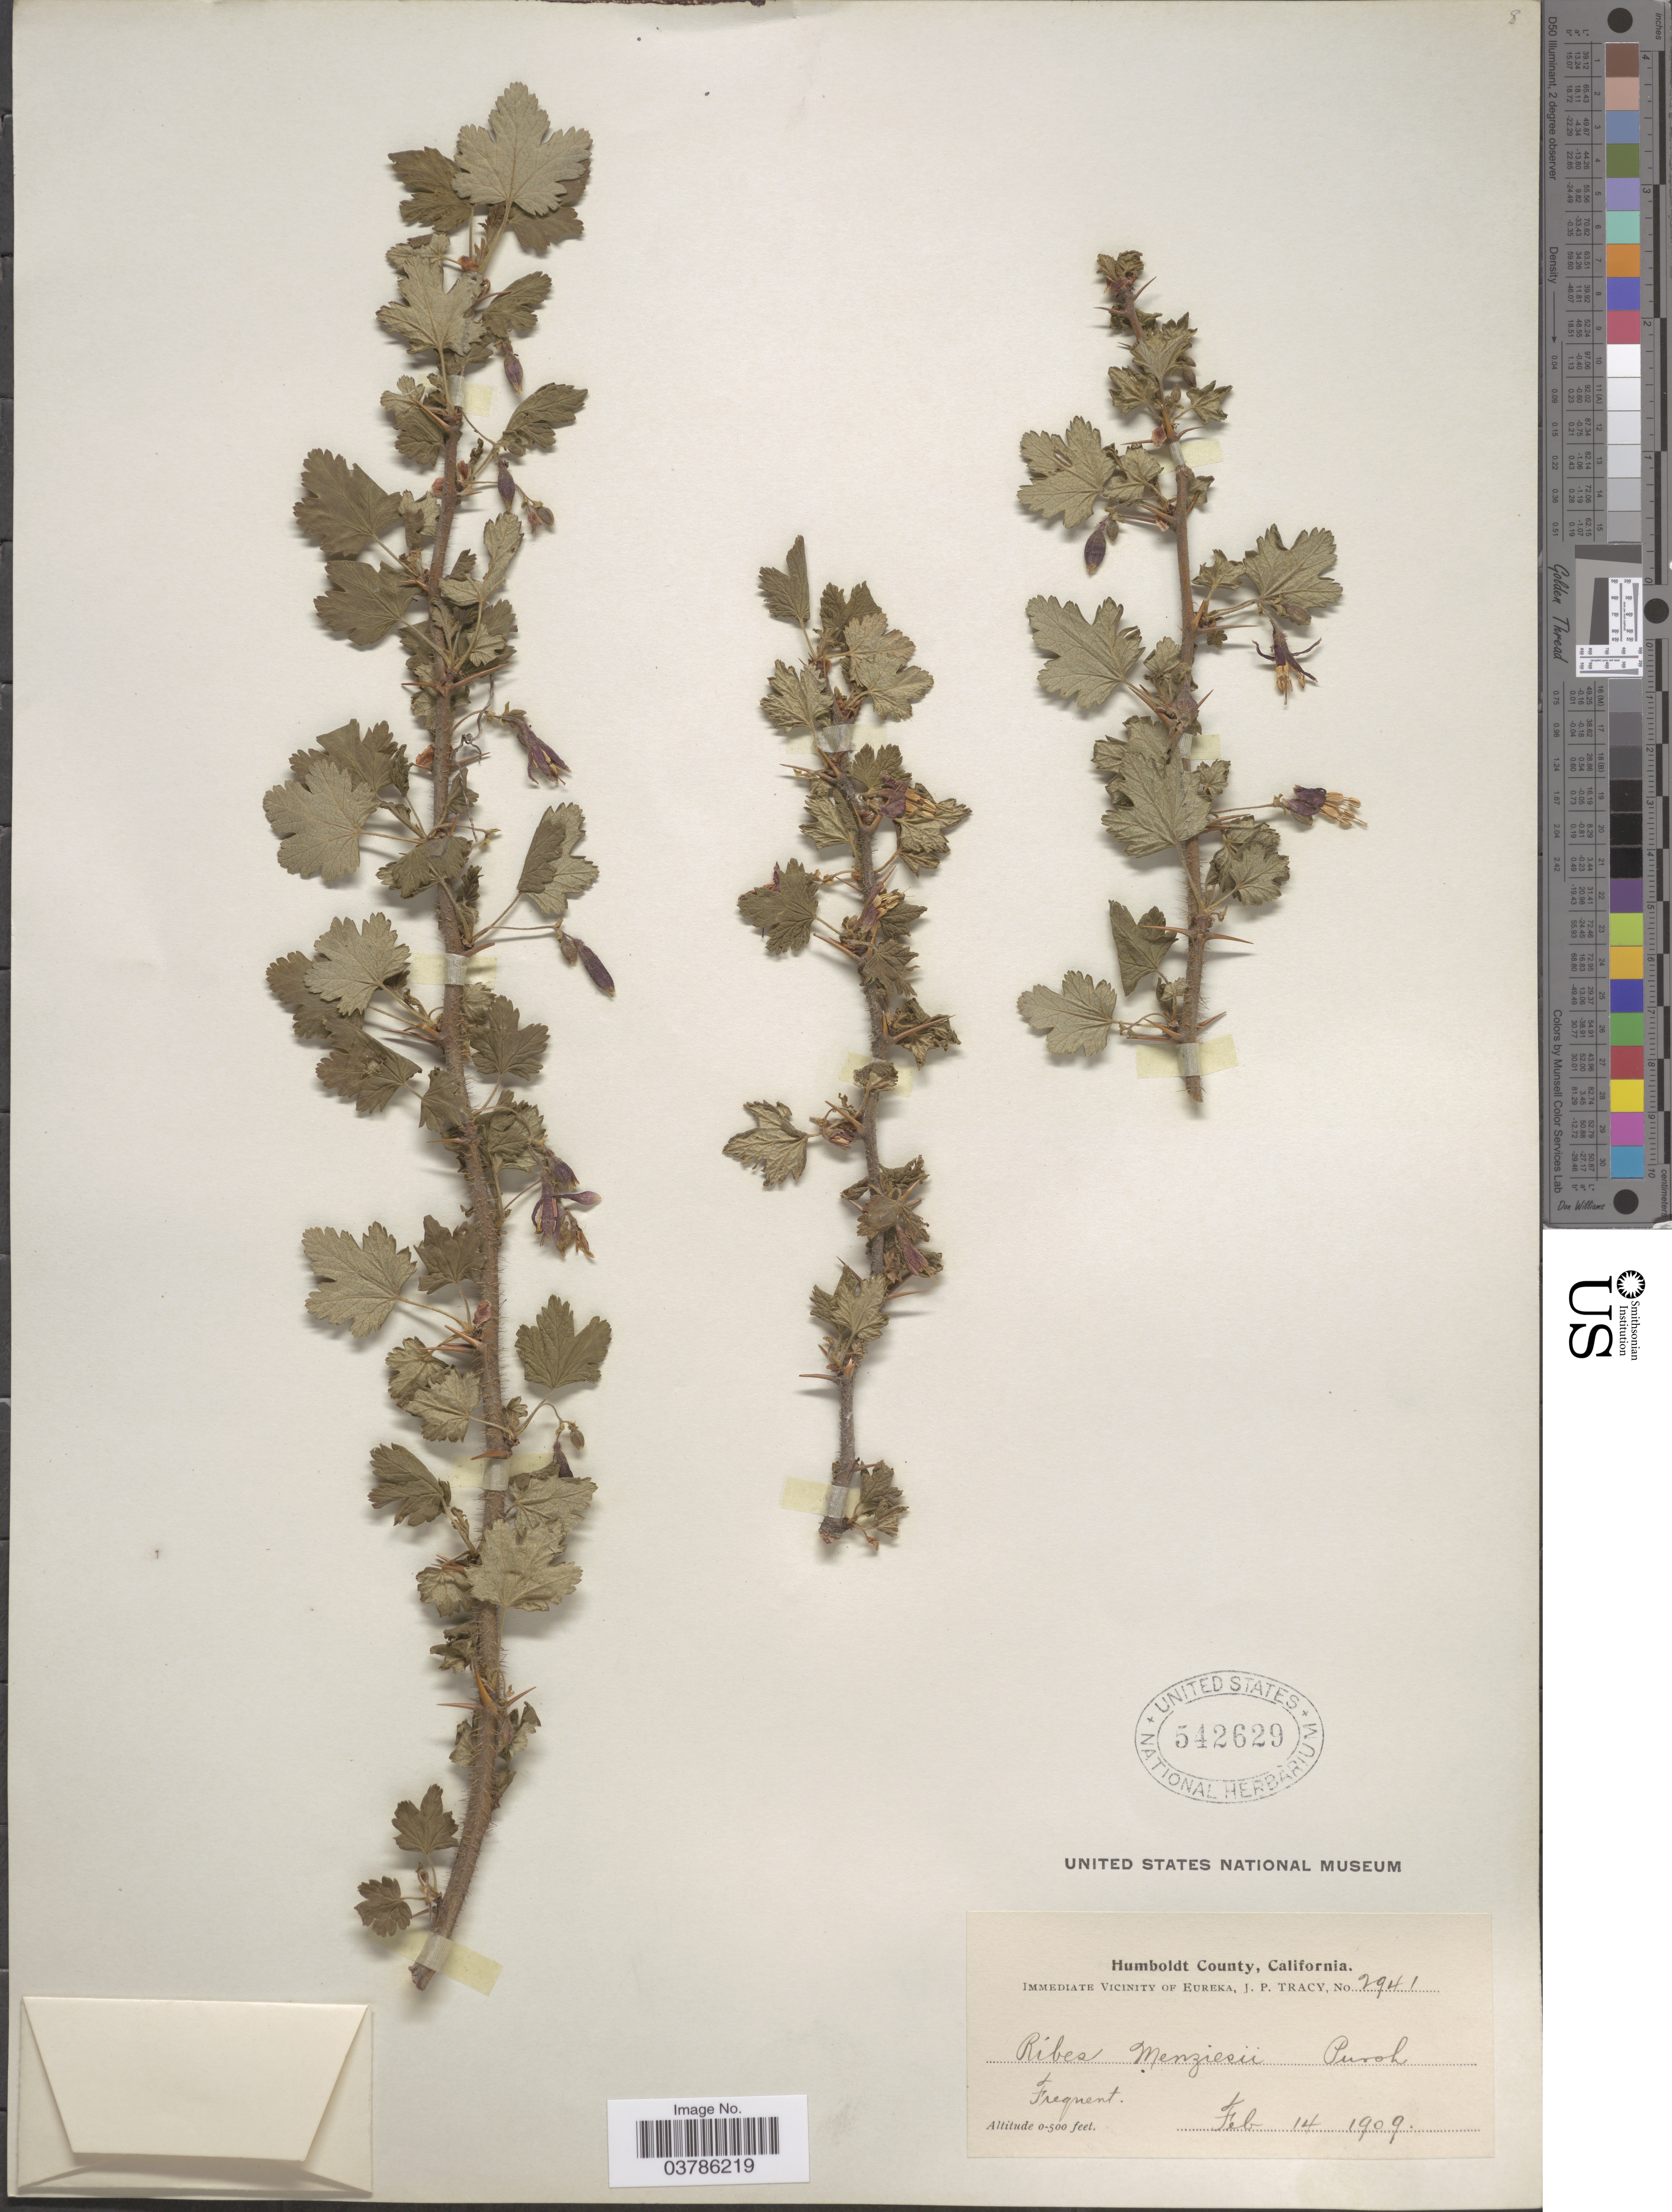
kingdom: Plantae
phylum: Tracheophyta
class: Magnoliopsida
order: Saxifragales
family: Grossulariaceae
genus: Ribes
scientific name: Ribes menziesii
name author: Pursh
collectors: J. Tracy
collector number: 2941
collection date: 1909-02-14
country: United States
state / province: California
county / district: Humboldt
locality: Humboldt County. Immediate Vicinity of Eureka.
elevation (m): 0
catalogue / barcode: US 542629